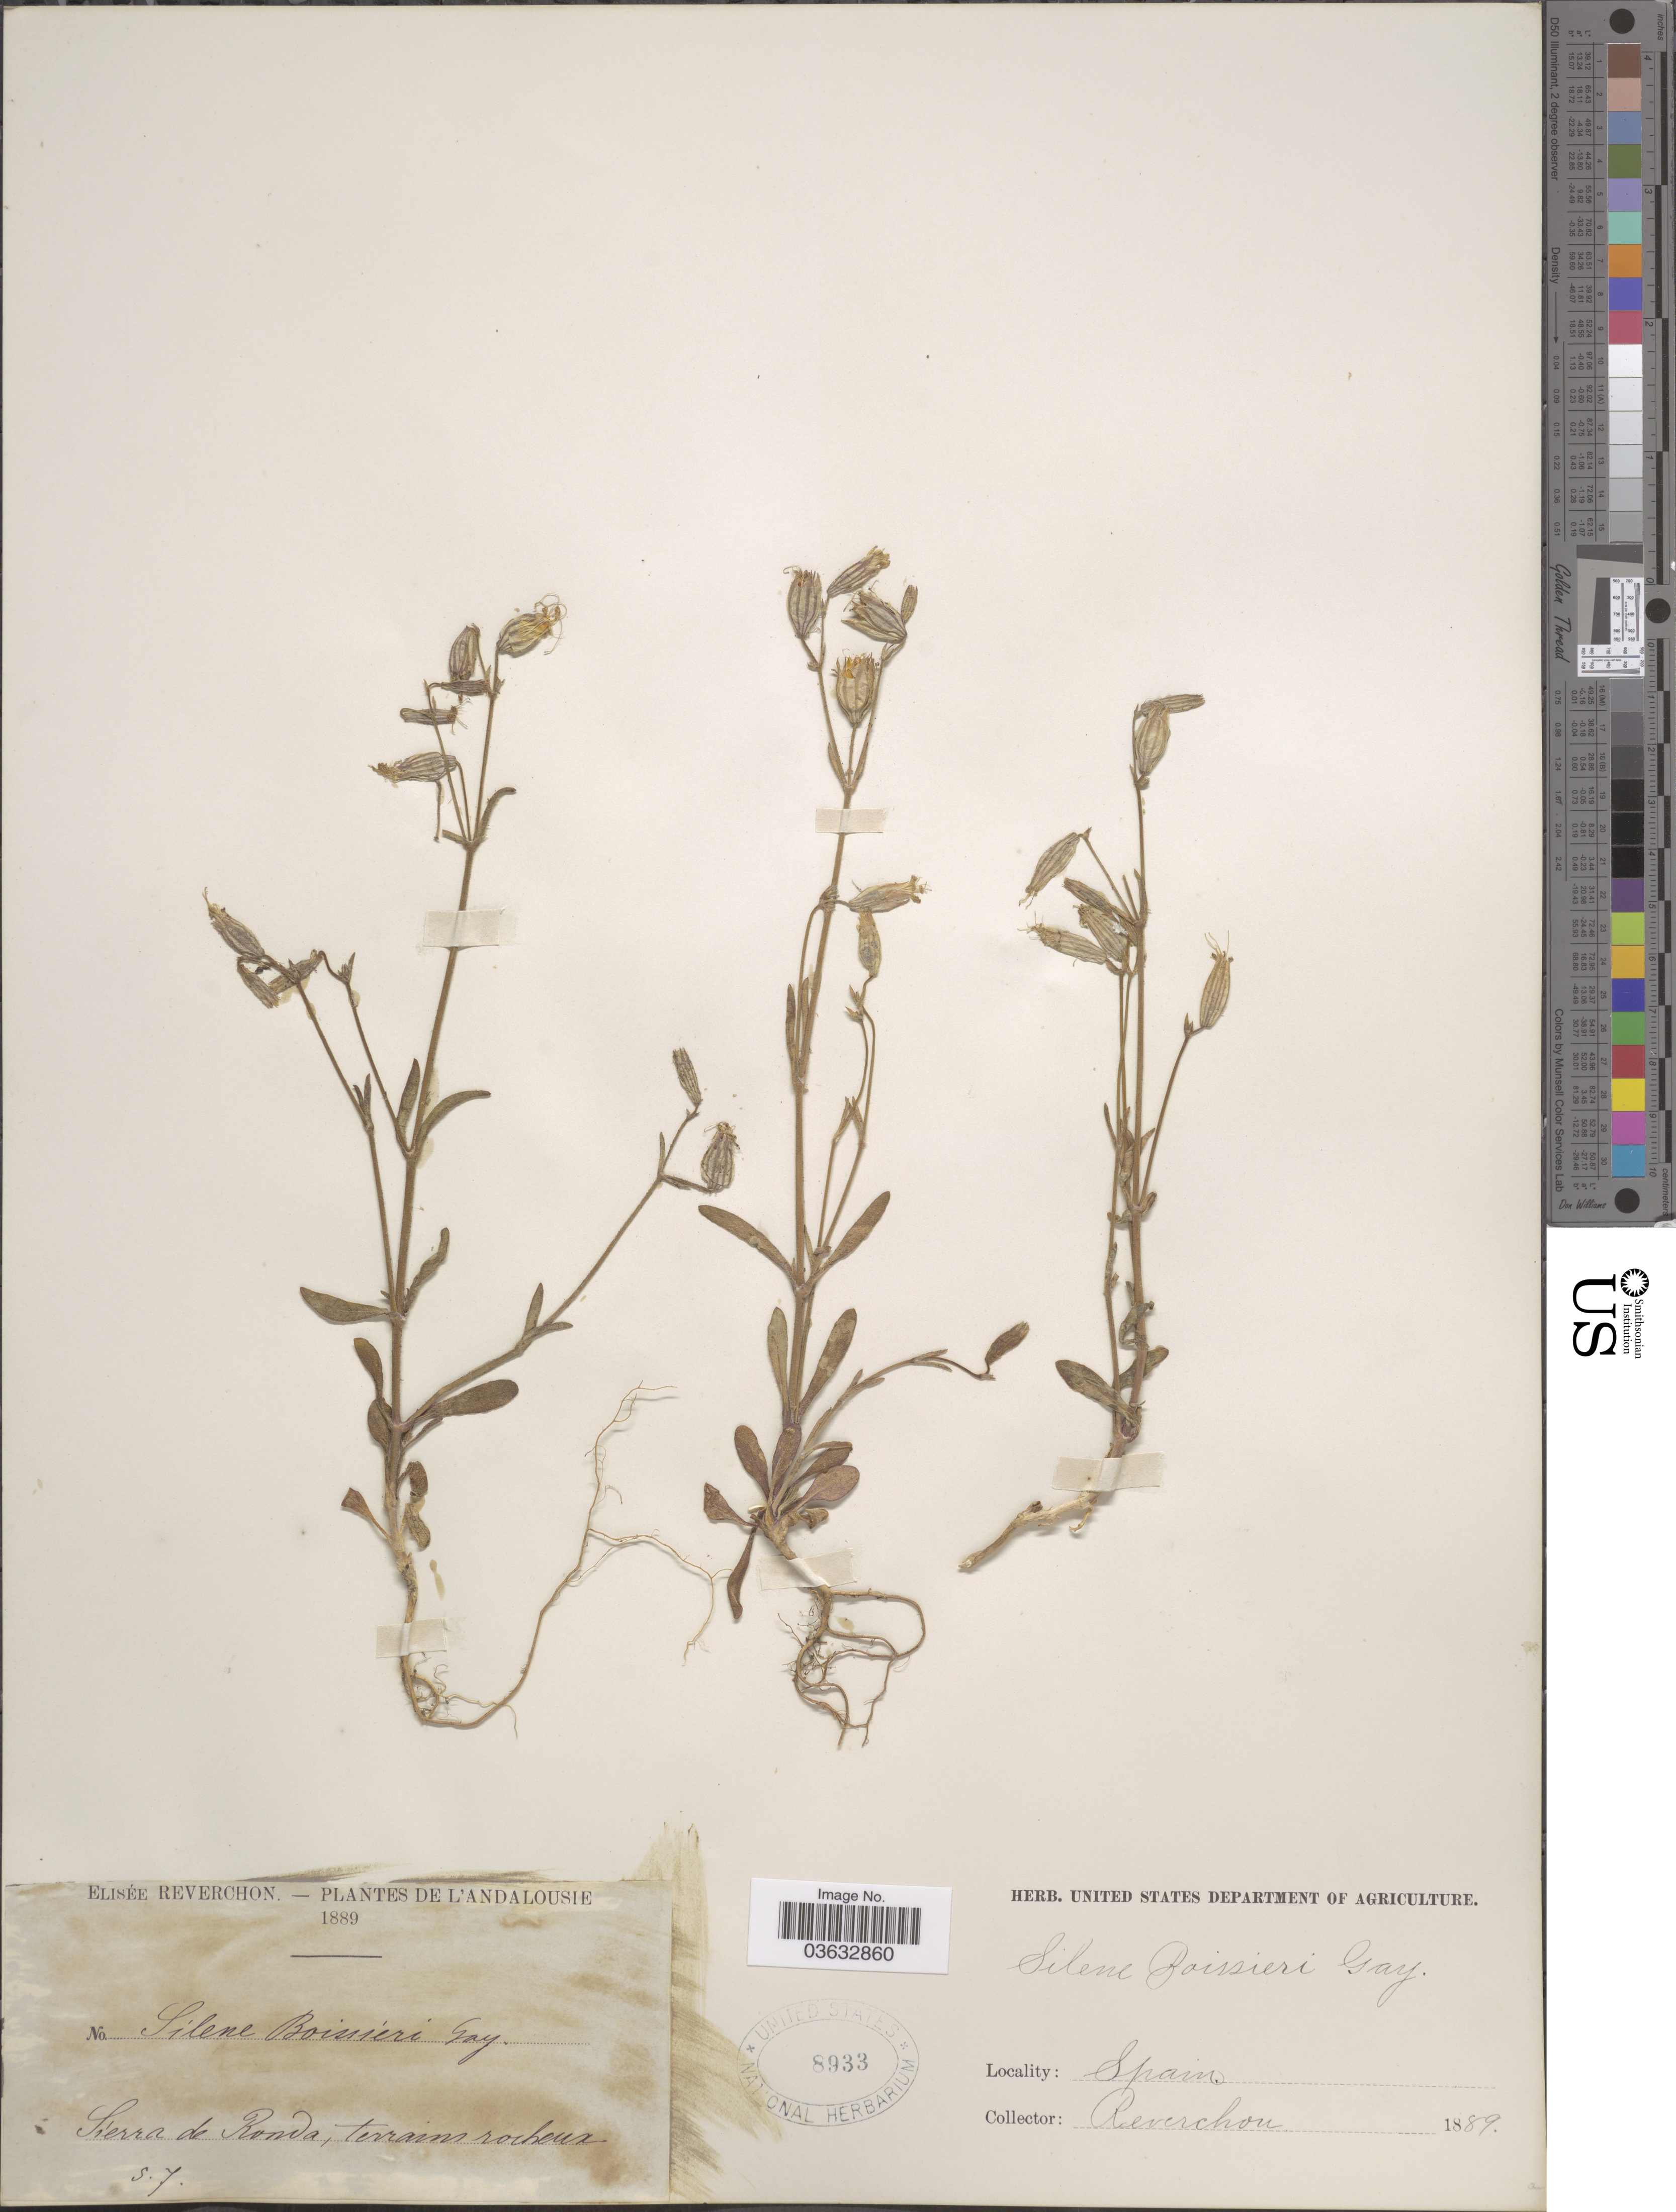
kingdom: Plantae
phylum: Tracheophyta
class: Magnoliopsida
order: Caryophyllales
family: Caryophyllaceae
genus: Silene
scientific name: Silene boissieri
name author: J. Gay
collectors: E. Reverchon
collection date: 1889-07-05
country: Spain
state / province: Andalucía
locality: L'Andalousie. Sierra de Ronda, terrains rocheux.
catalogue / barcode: US 8933